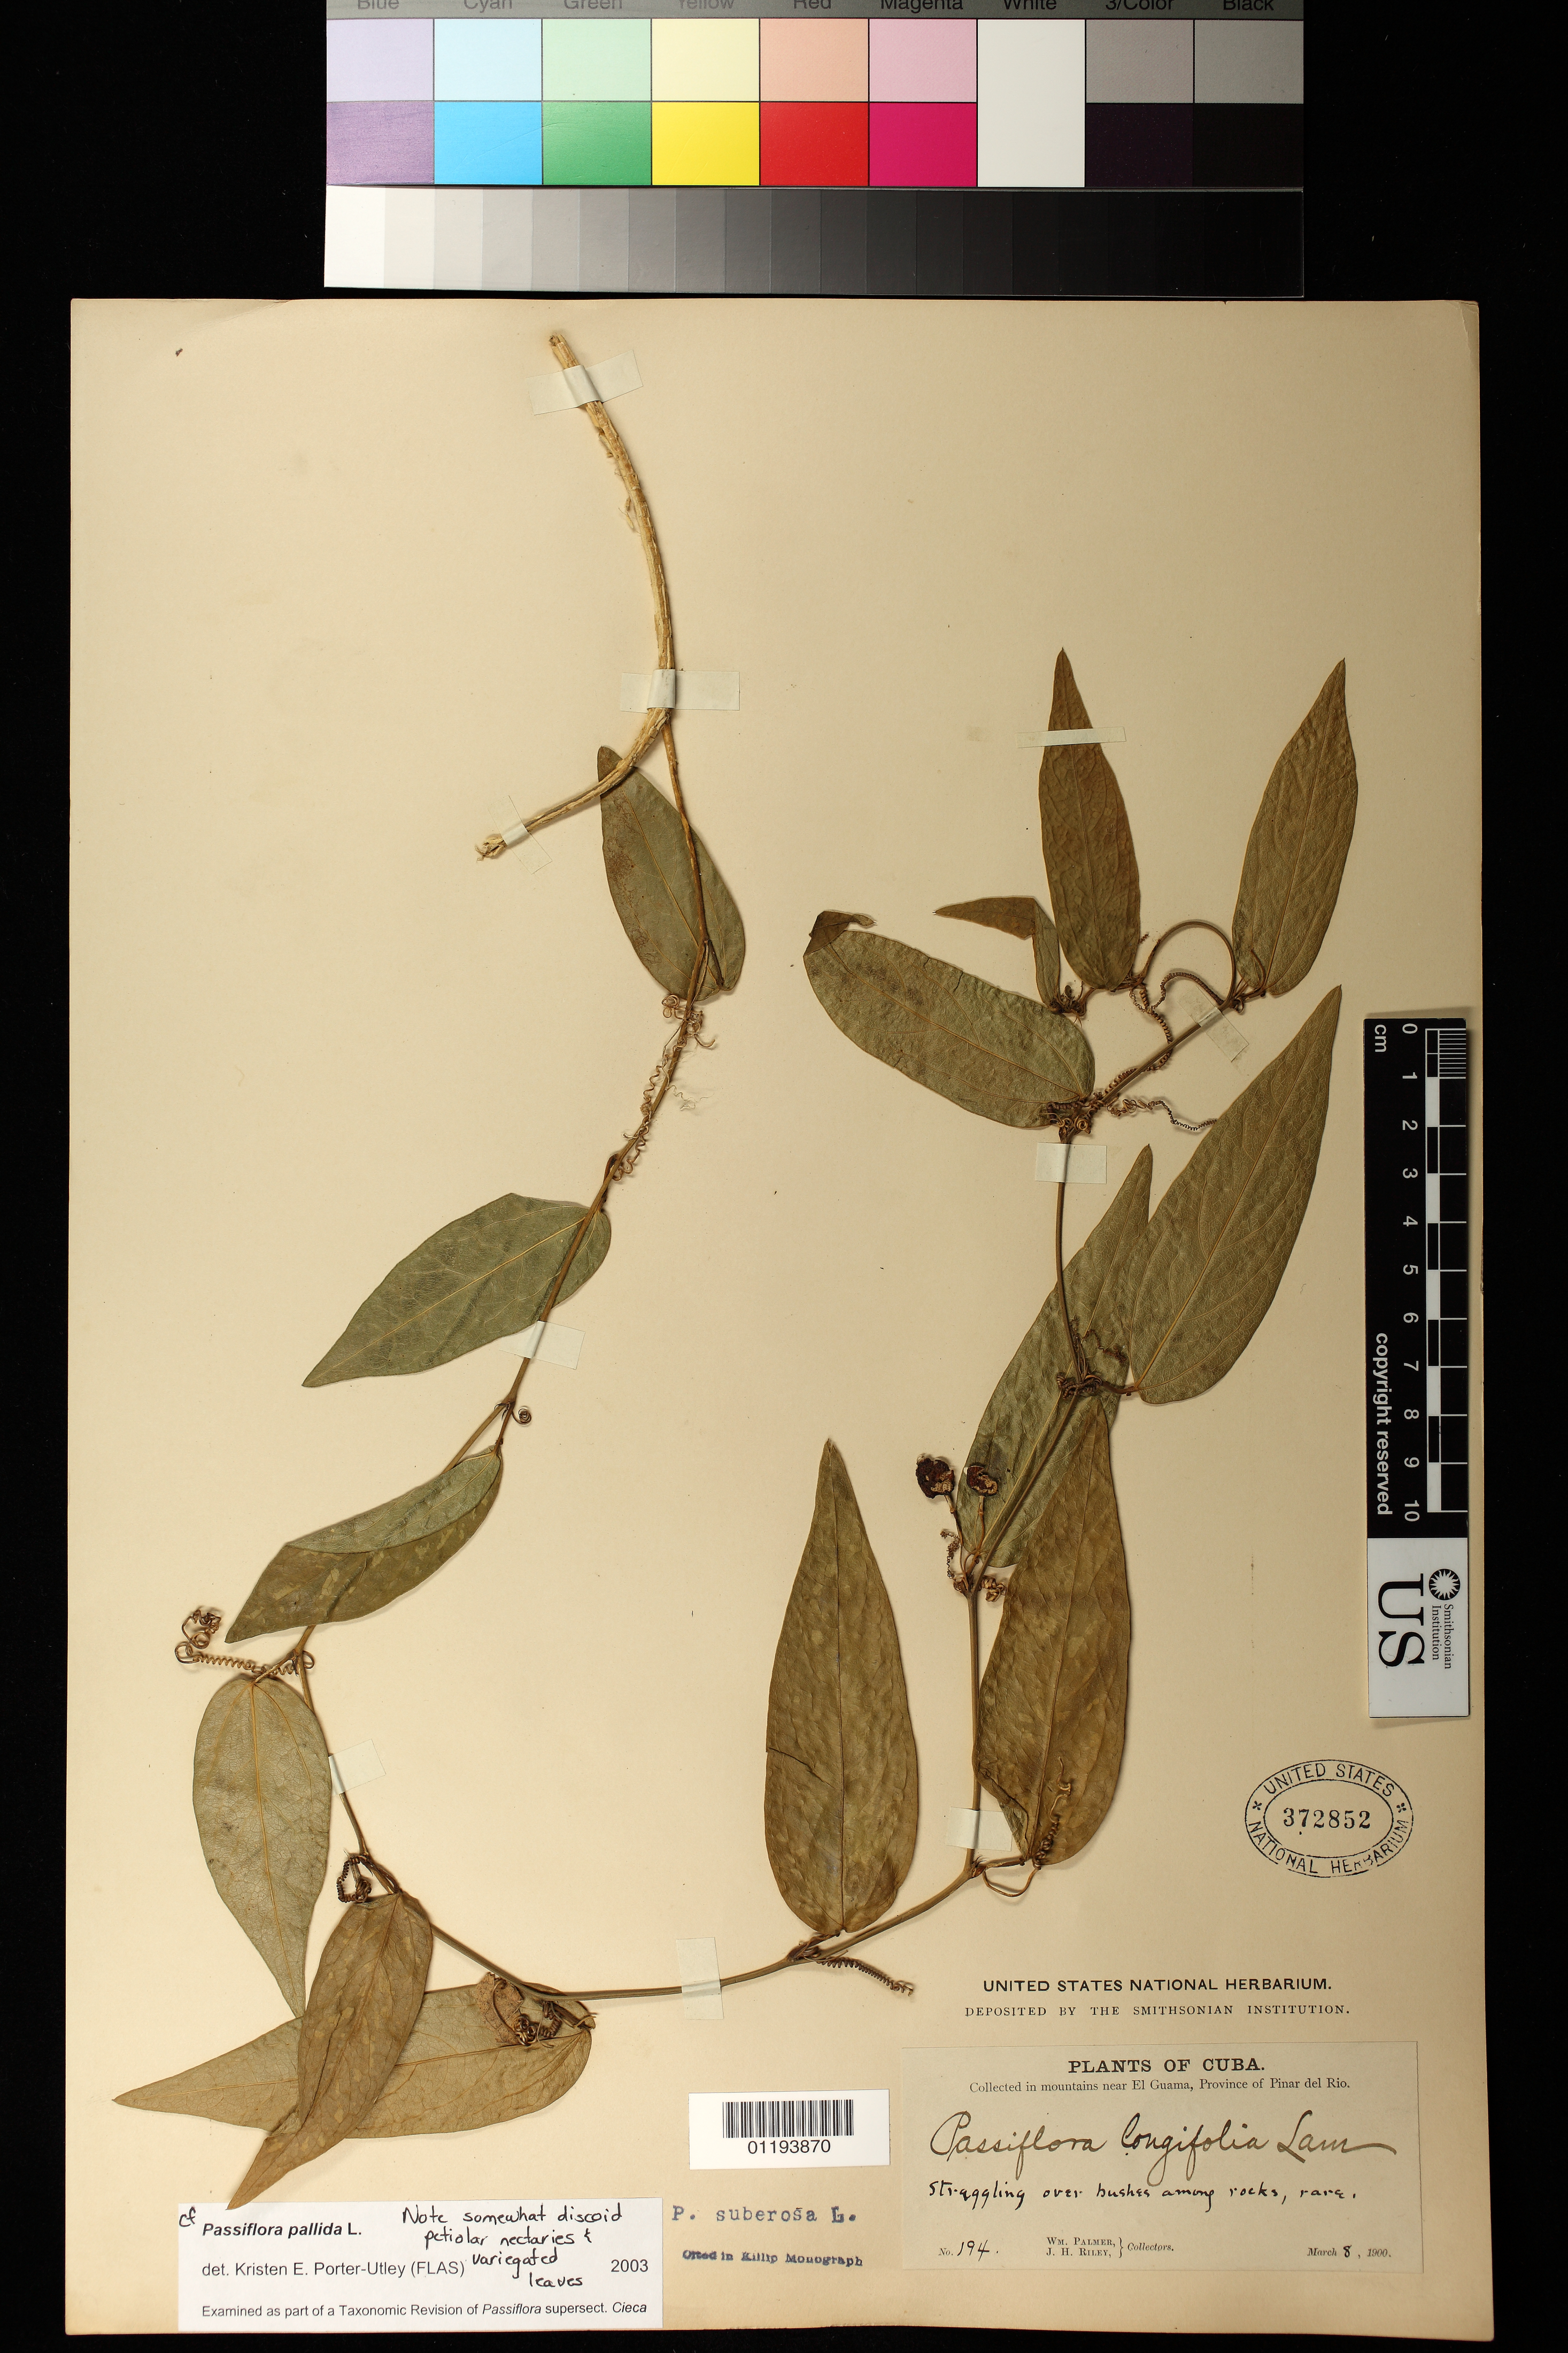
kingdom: Plantae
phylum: Tracheophyta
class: Magnoliopsida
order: Malpighiales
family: Passifloraceae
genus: Passiflora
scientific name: Passiflora pallida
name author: L.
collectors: W. Palmer & J. H. Riley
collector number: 194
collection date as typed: Mar 8 1900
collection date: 1900-03-08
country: Cuba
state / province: Pinar del Río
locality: El Guama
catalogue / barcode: US 372852